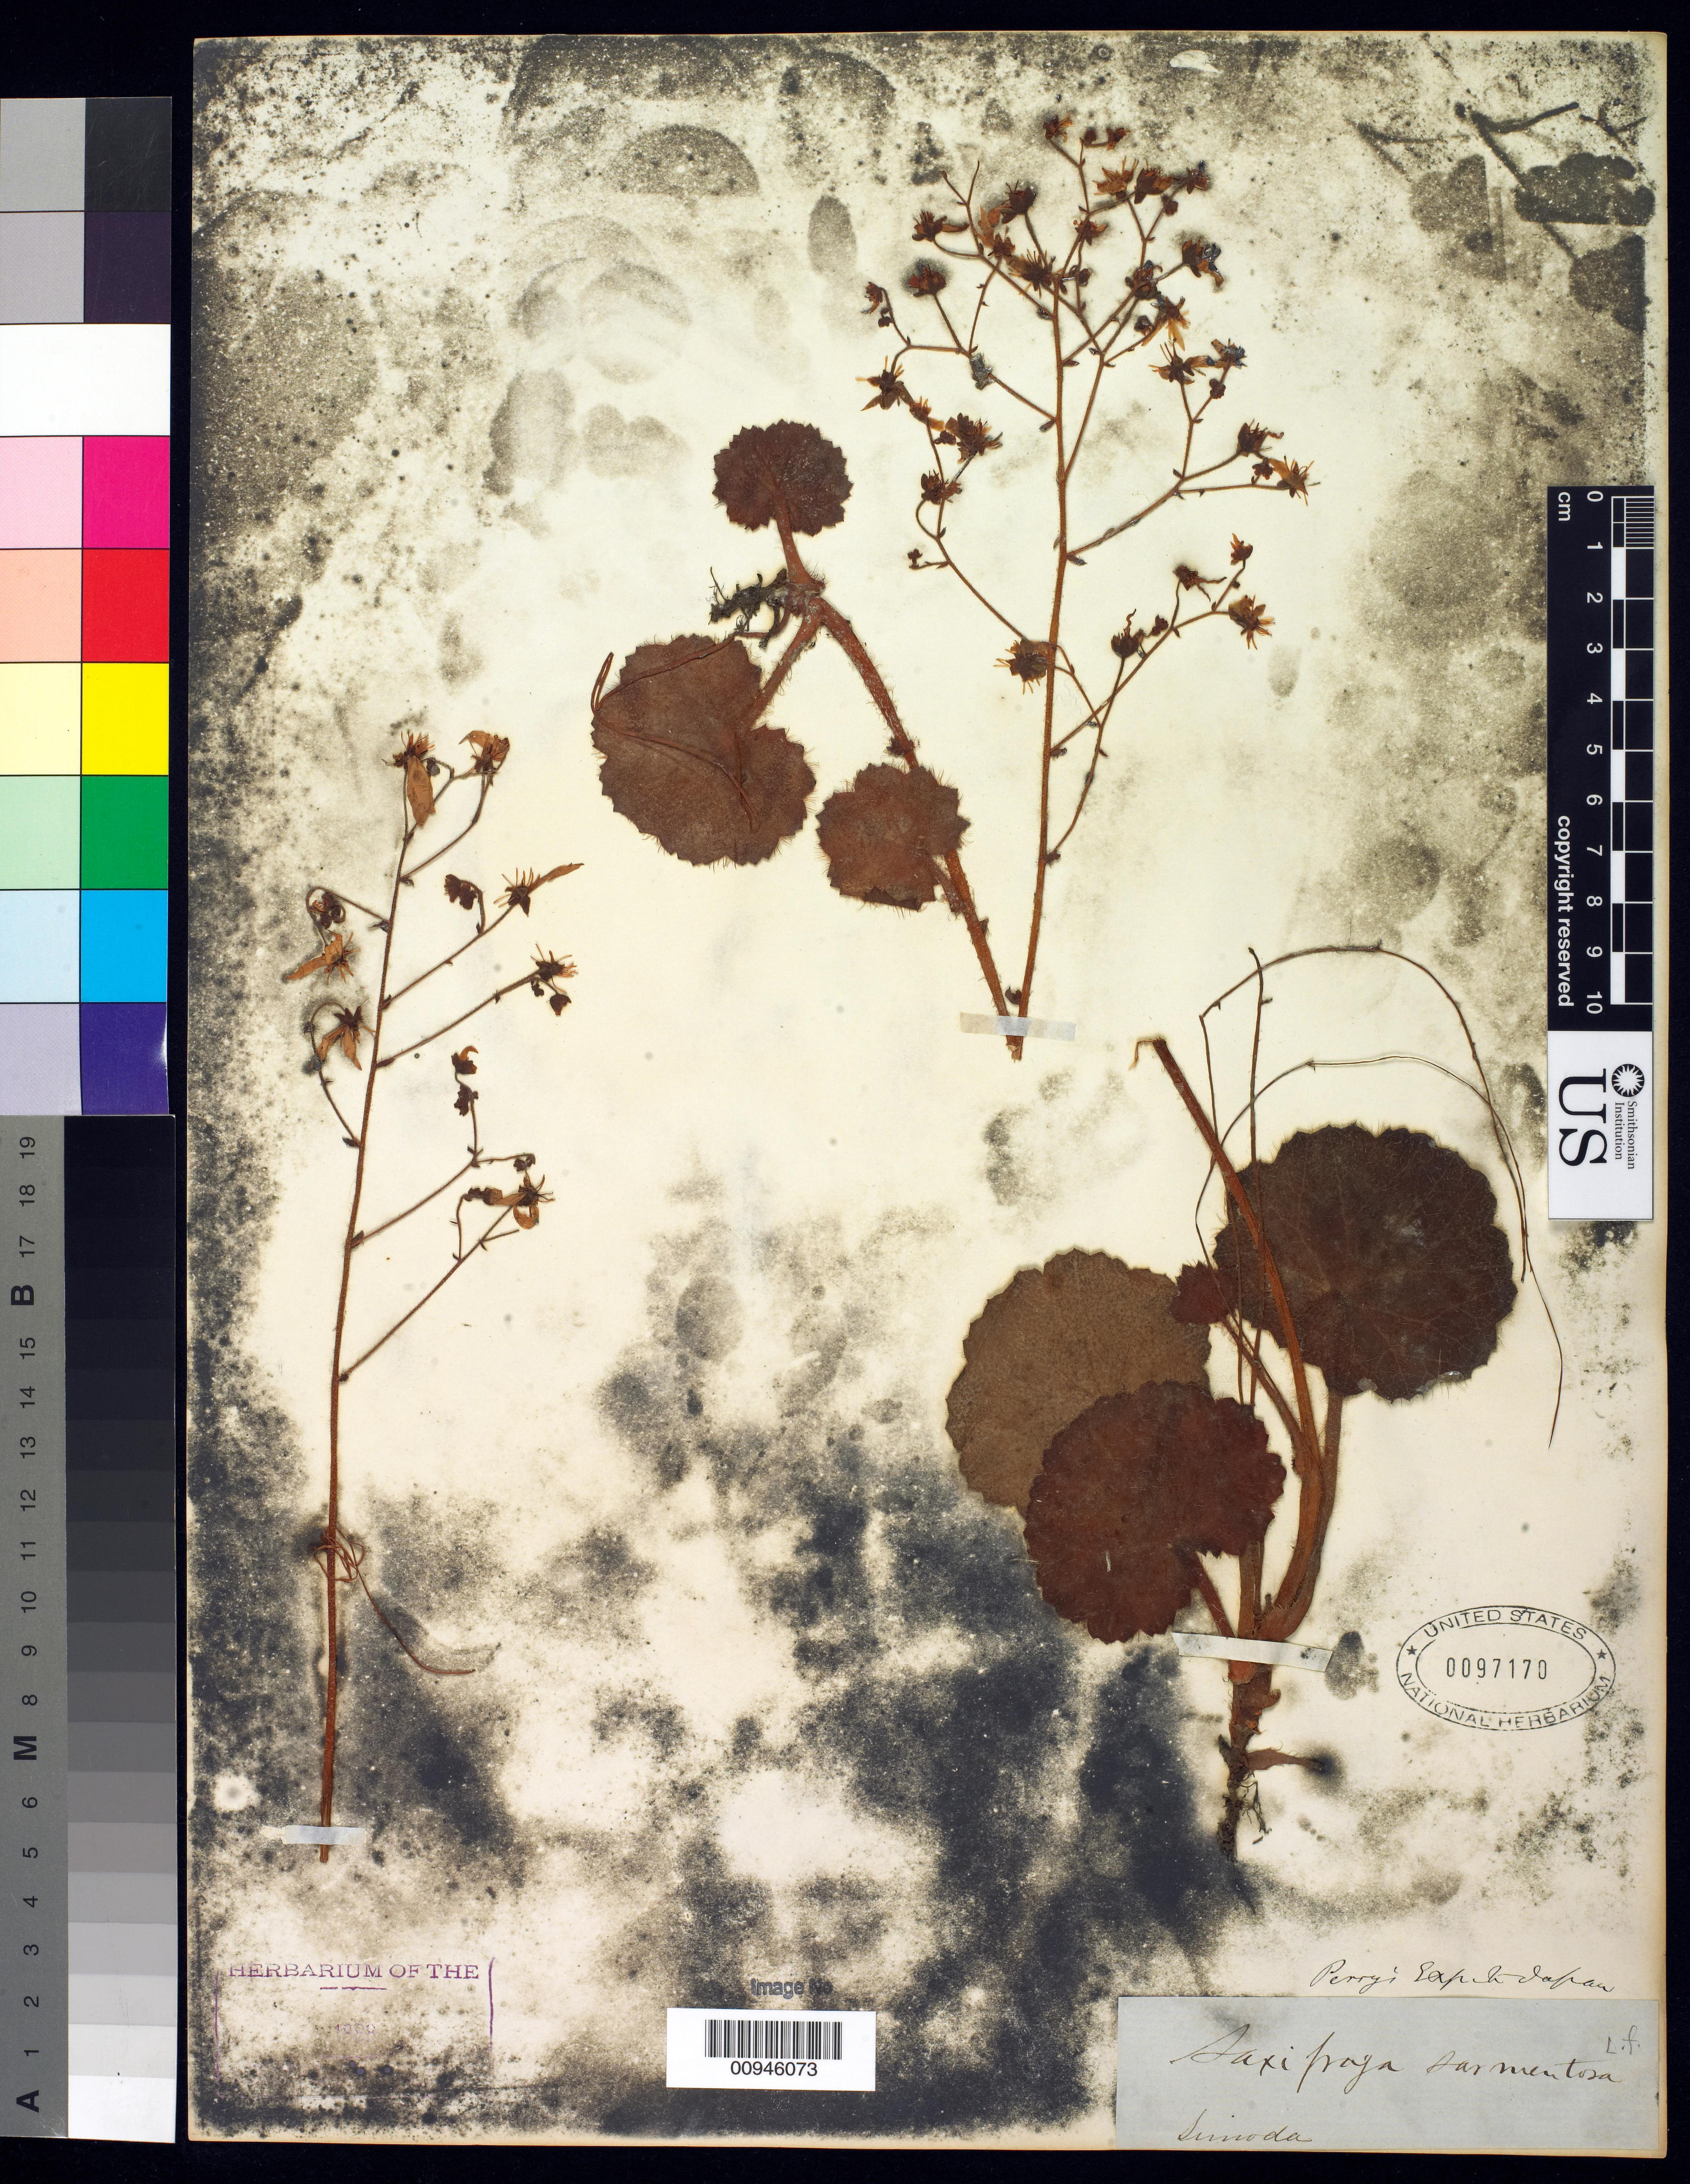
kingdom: Plantae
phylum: Tracheophyta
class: Magnoliopsida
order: Saxifragales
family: Saxifragaceae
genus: Saxifraga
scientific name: Saxifraga sarmentosa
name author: L. f.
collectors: Perry Exped.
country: Japan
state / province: Sizuoka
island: Honshu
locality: Simoda [=Shimoda]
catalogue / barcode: US 97170